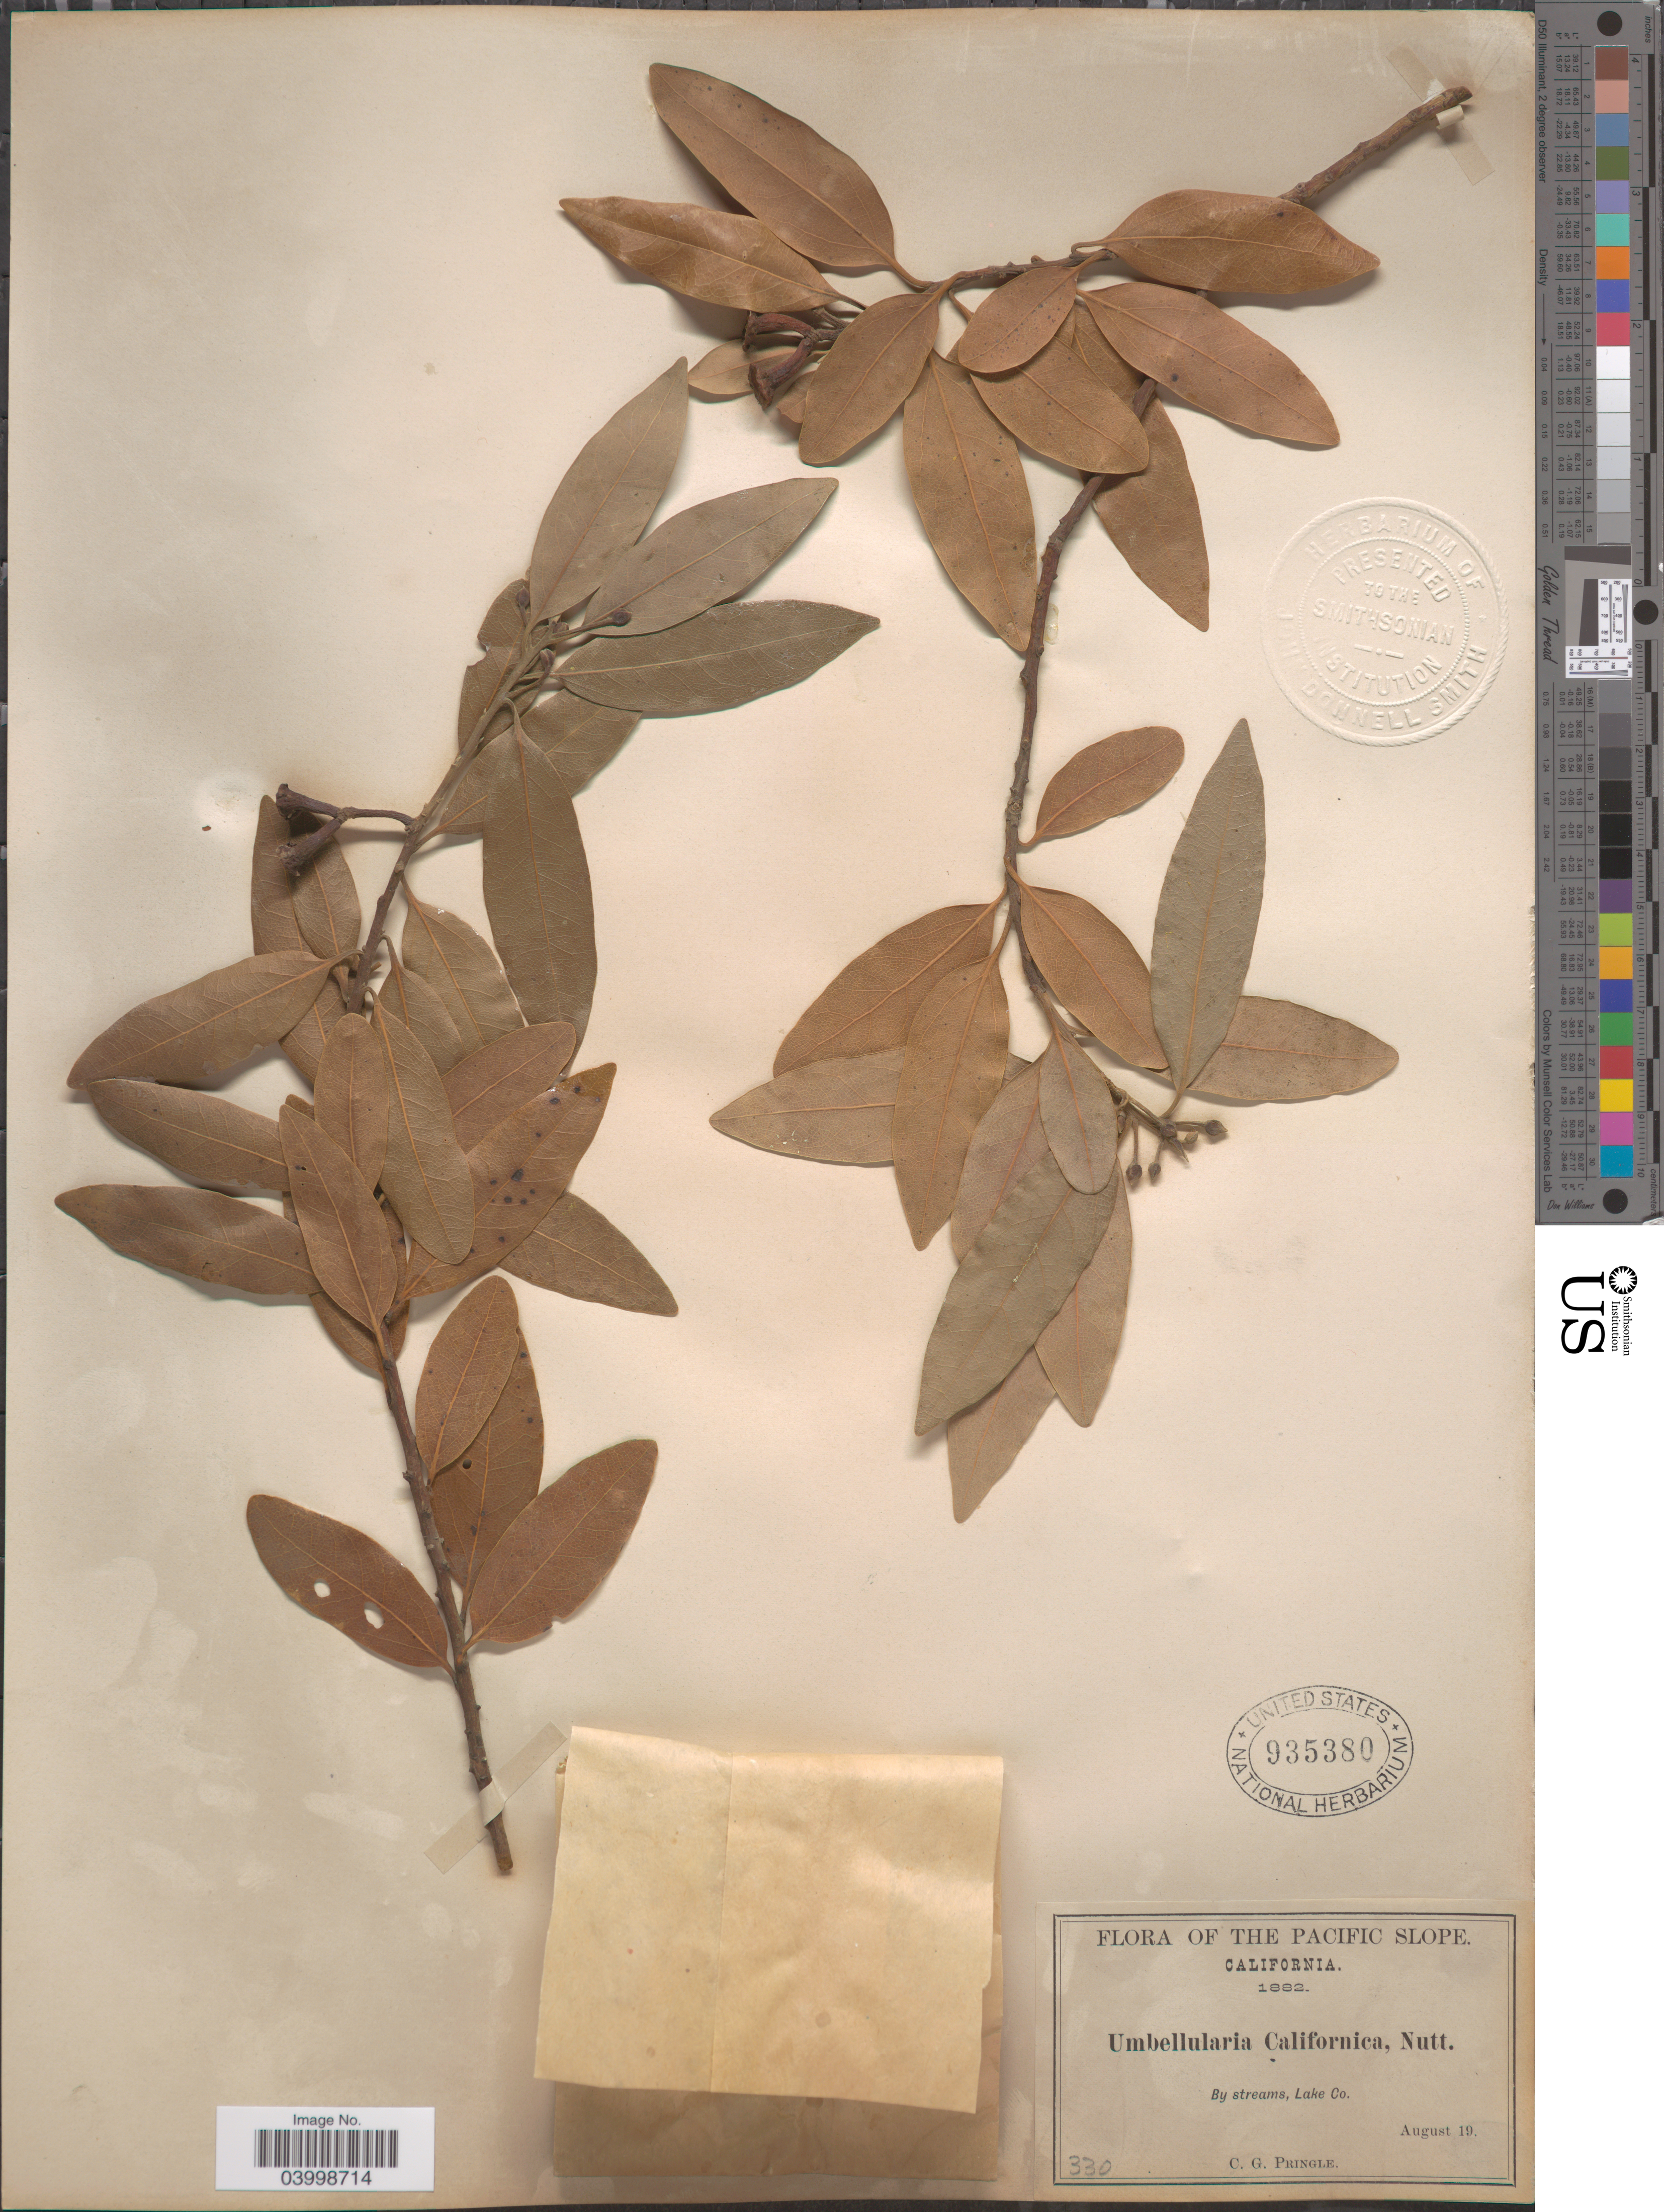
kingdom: Plantae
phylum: Tracheophyta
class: Magnoliopsida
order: Laurales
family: Lauraceae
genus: Umbellularia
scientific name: Umbellularia californica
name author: (Hook. & Arn.) Nutt.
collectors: C. G. Pringle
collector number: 330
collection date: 1882-08-19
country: United States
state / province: California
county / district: Lake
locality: Pacific Slope. By streams, Lake Co.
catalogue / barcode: US 935380